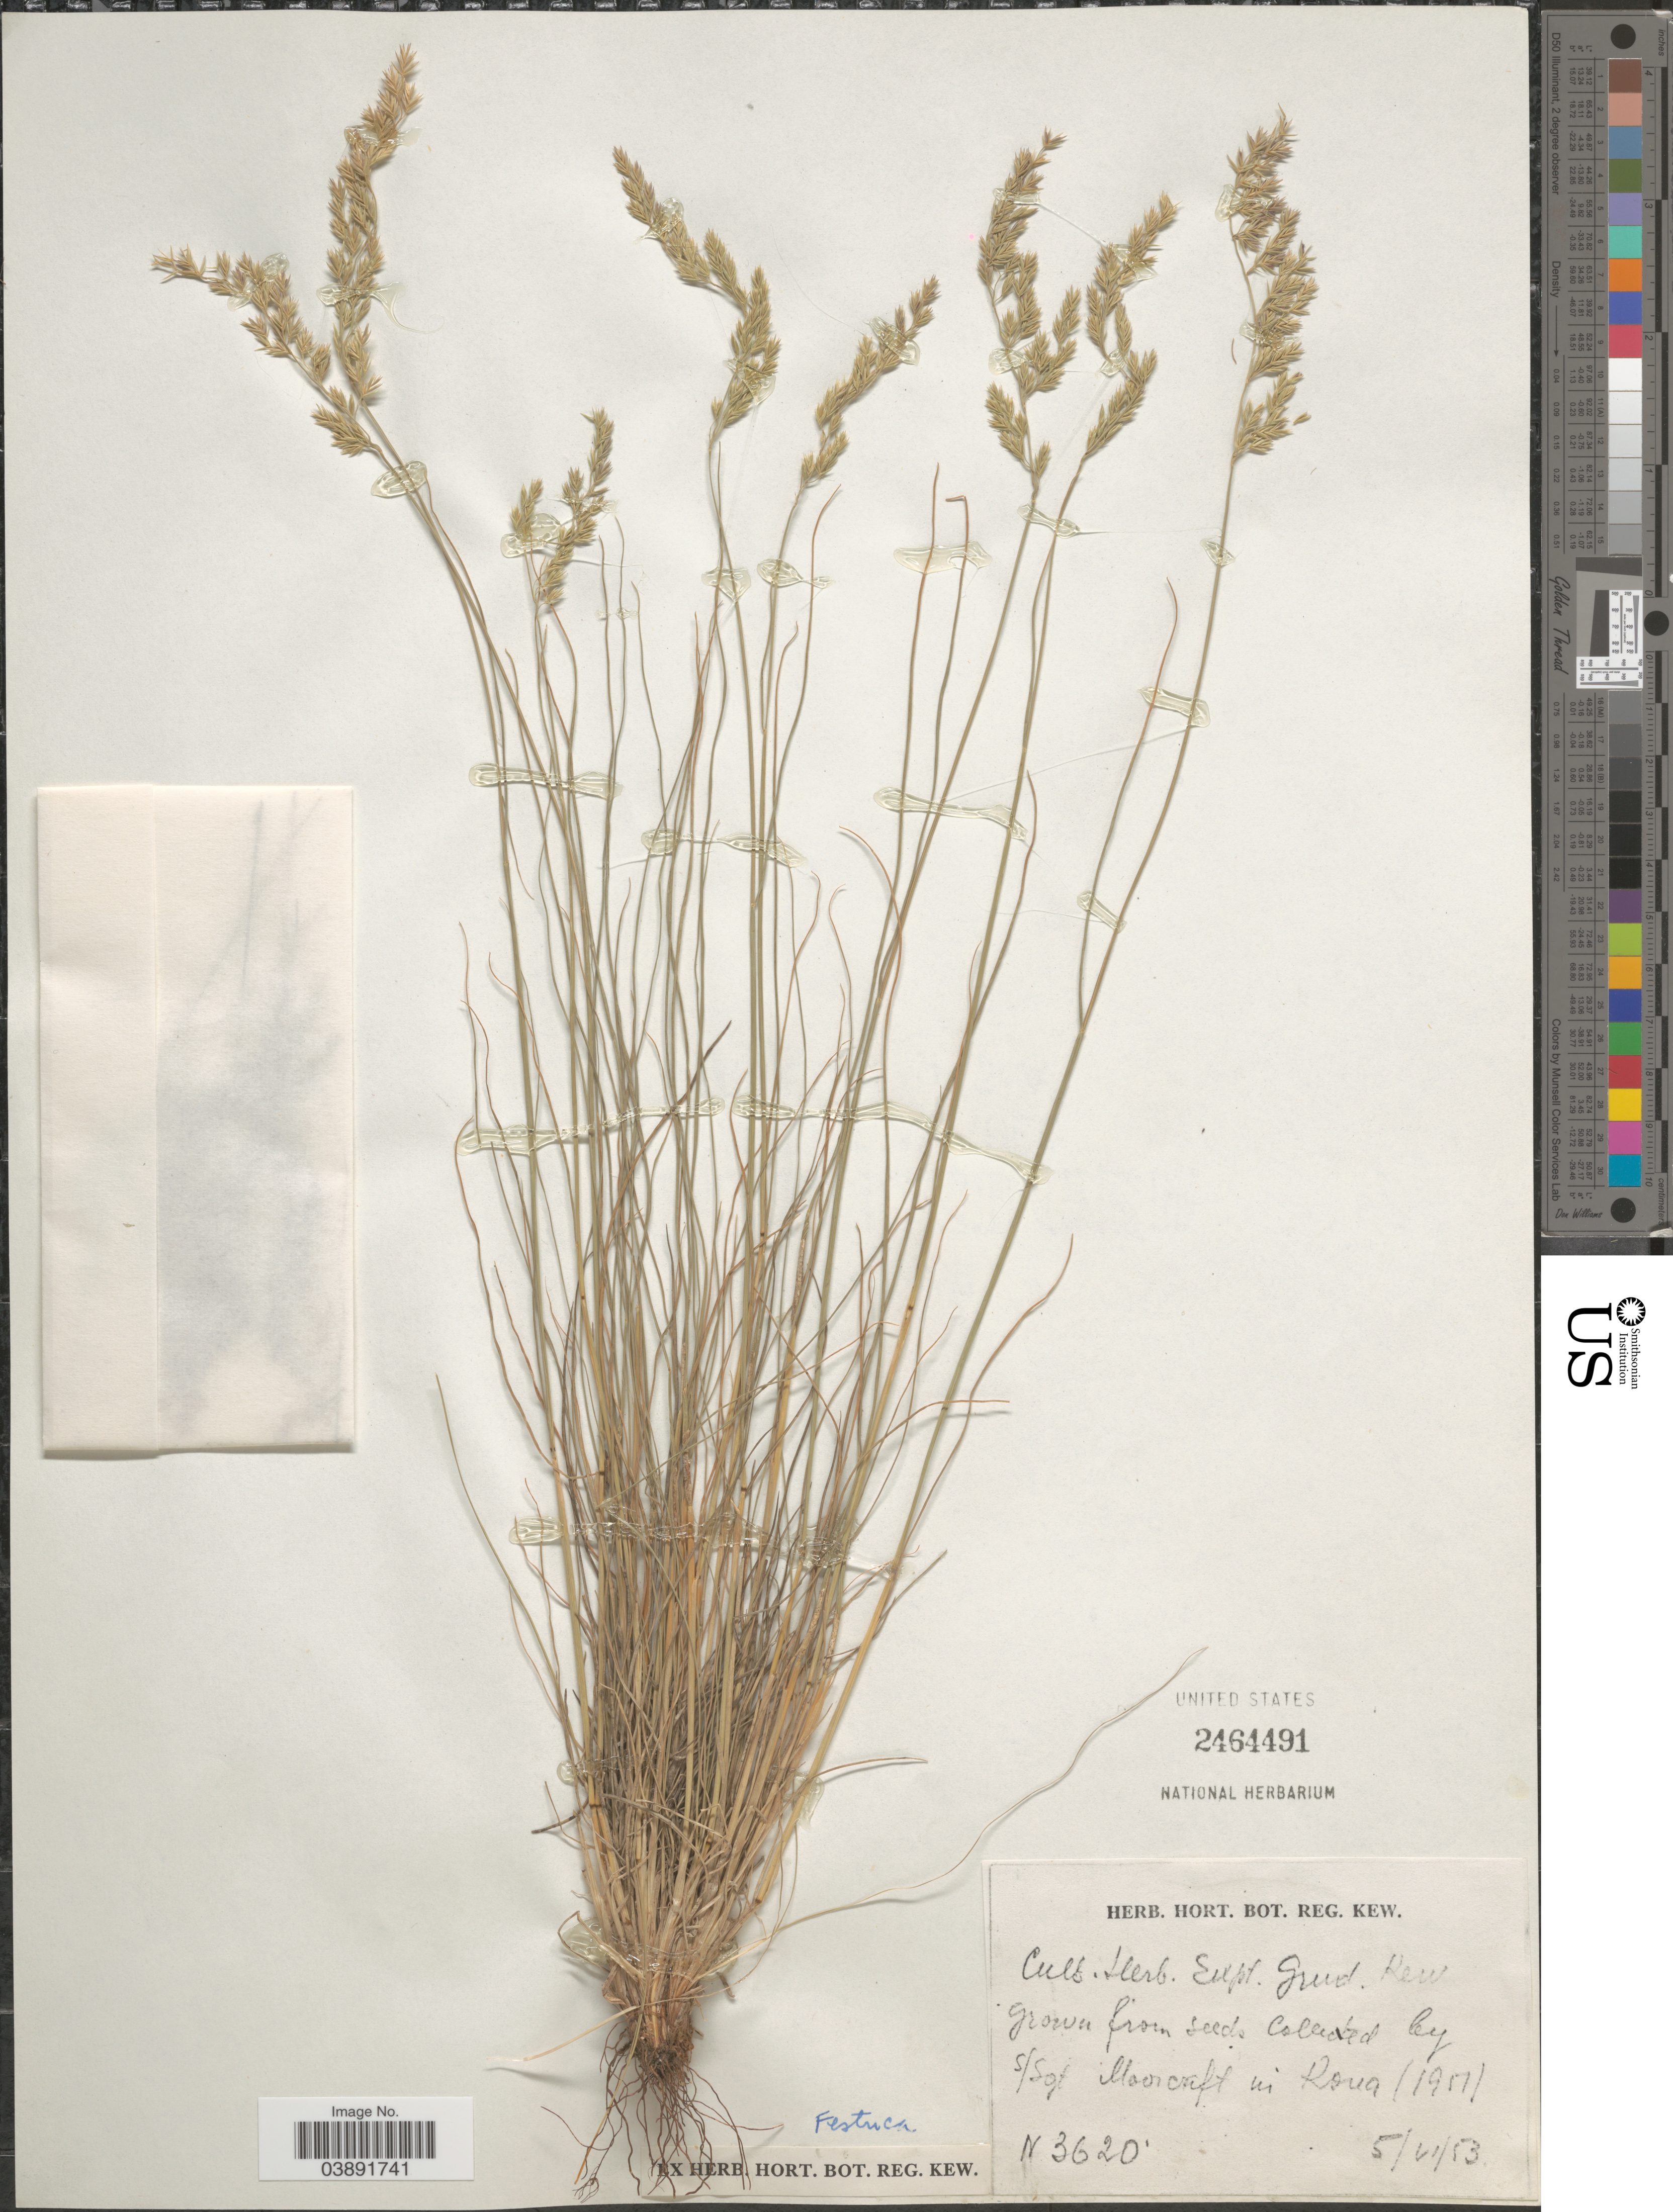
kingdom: Plantae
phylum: Tracheophyta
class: Liliopsida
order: Poales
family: Poaceae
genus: Festuca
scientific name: Festuca sp.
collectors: Ex herb. Hort. Bot. Reg. Kew.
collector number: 3620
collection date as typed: Transcribed d/m/y: 5/6/53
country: United Kingdom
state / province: England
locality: Herb. Expt. Grnd. Kew.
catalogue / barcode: US 2464491